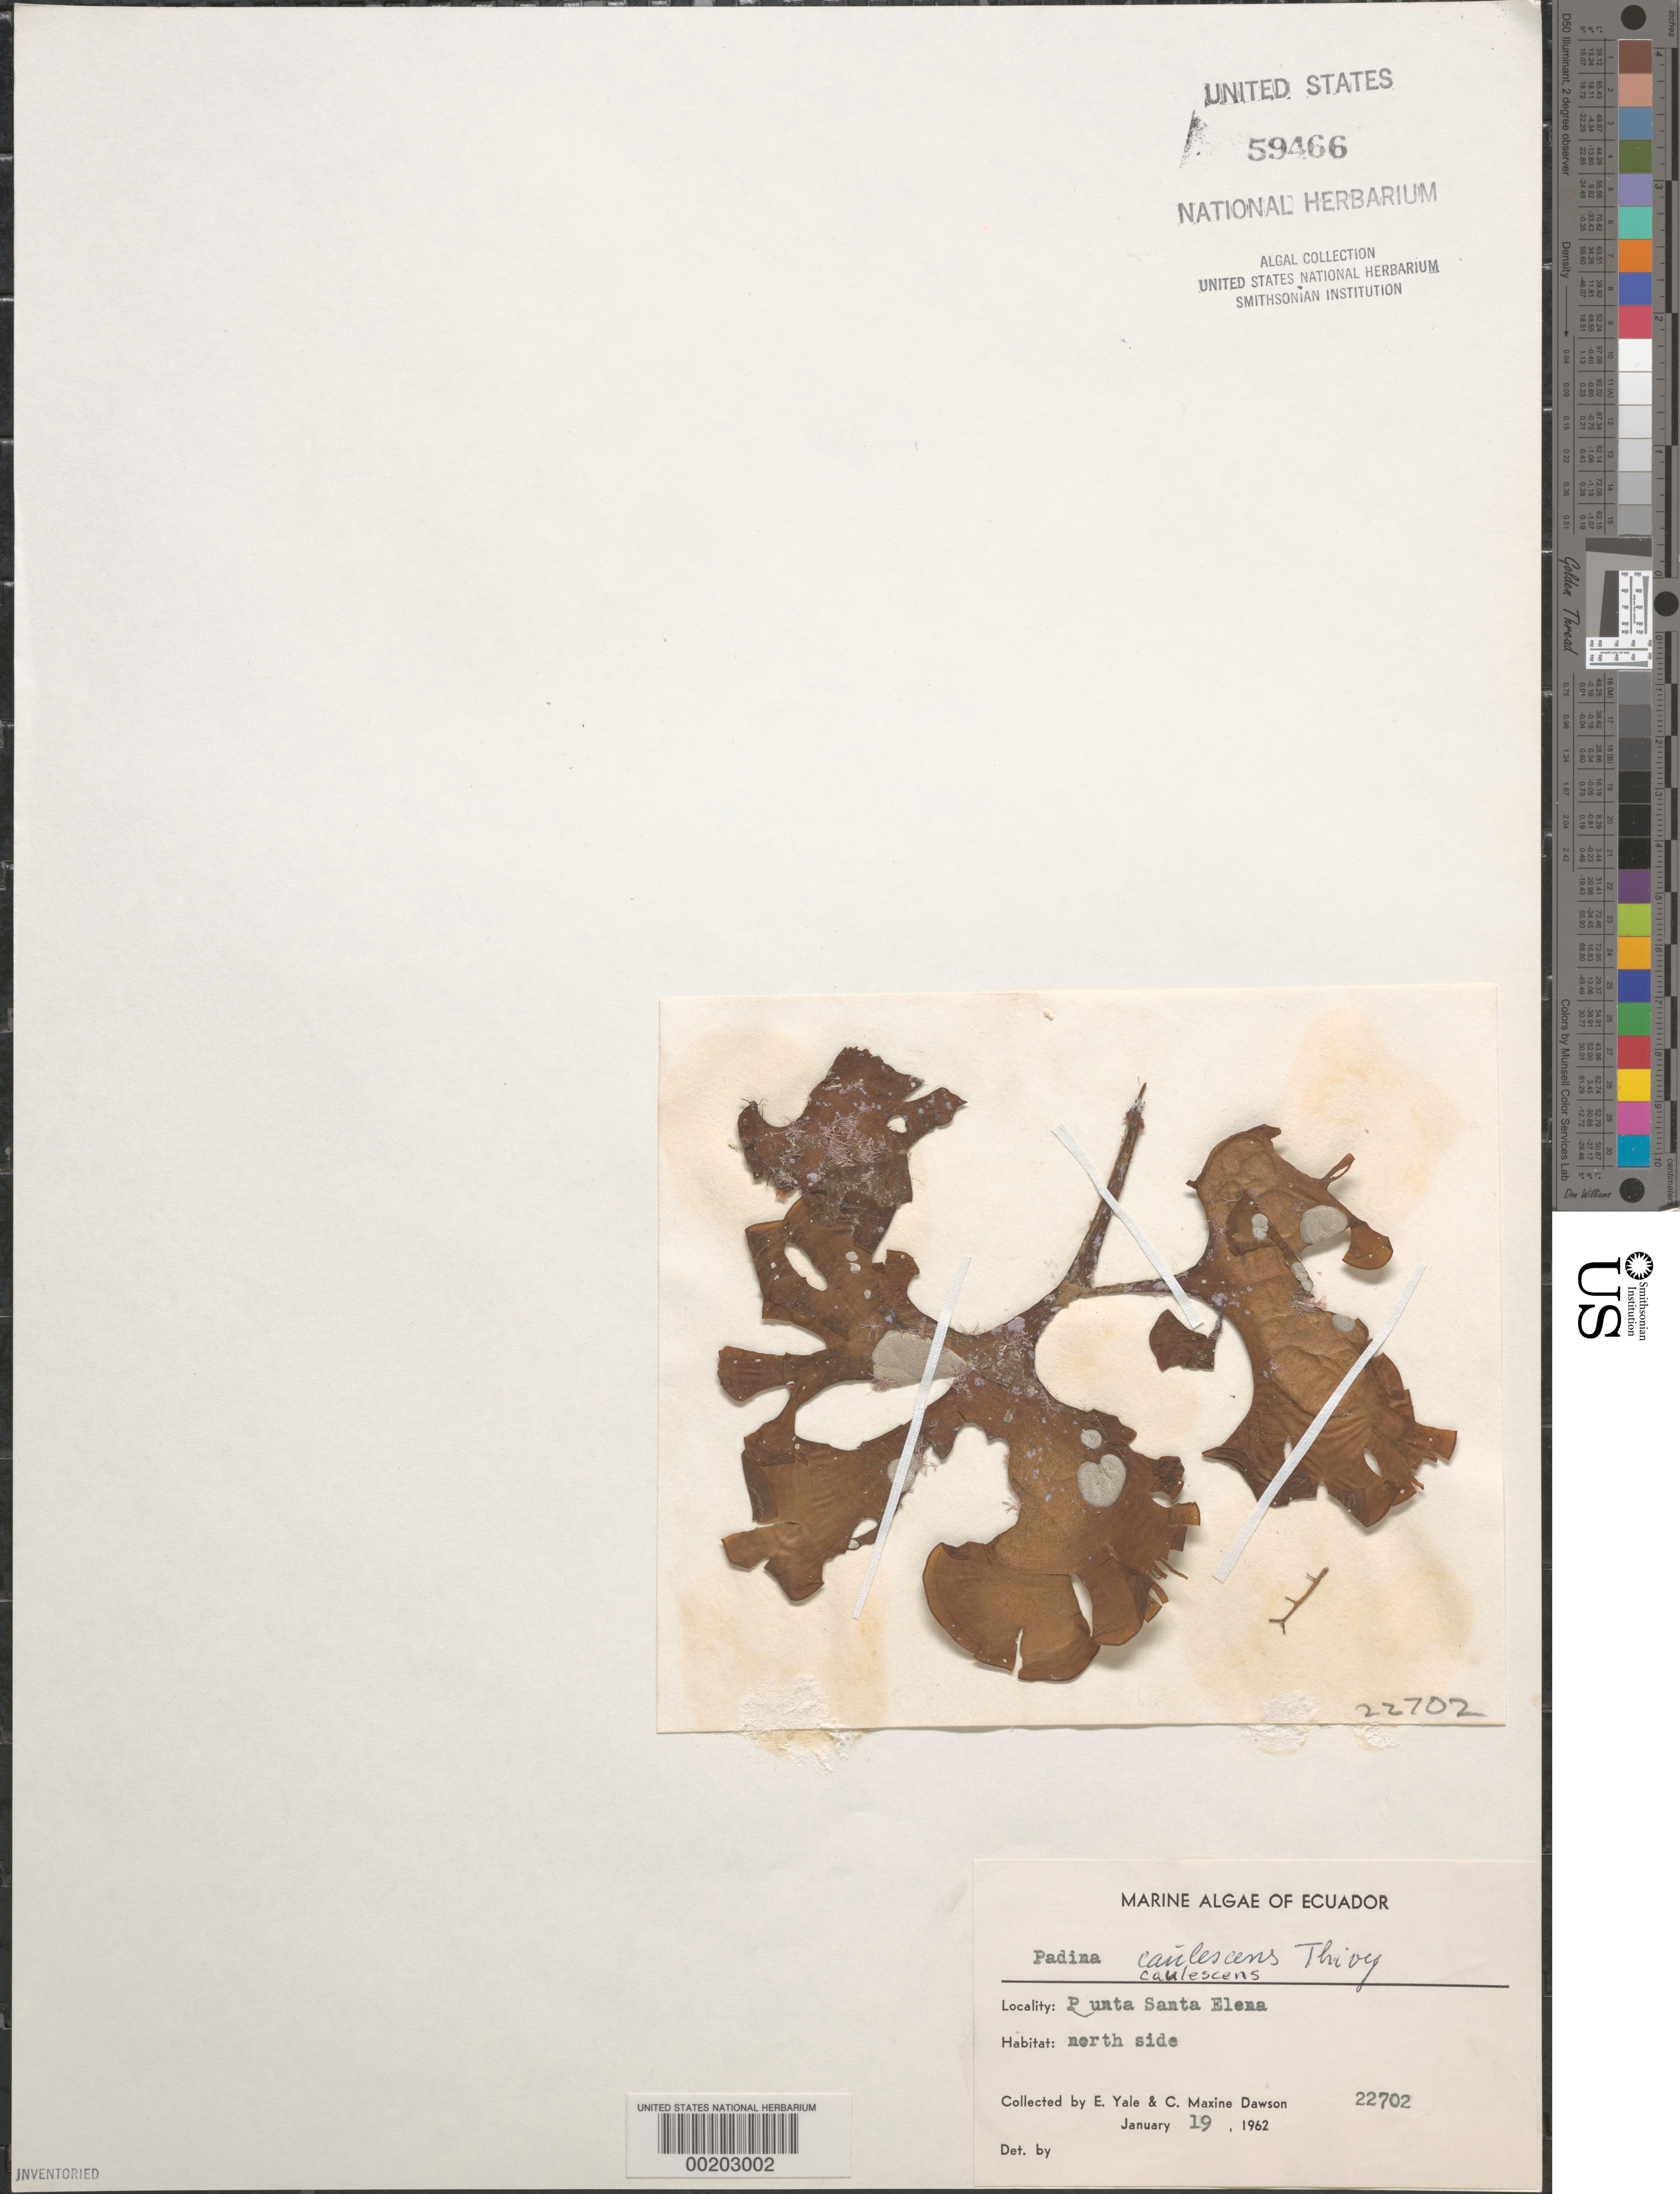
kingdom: Chromista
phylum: Ochrophyta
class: Phaeophyceae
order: Dictyotales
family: Dictyotaceae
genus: Padina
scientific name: Padina caulescens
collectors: E. Y. Dawson & M. Gilmartin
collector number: EYD 22702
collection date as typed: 19 Jan 1962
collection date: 1962-01-19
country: Ecuador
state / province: Guayas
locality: Punta Santa Elena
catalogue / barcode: US 59466